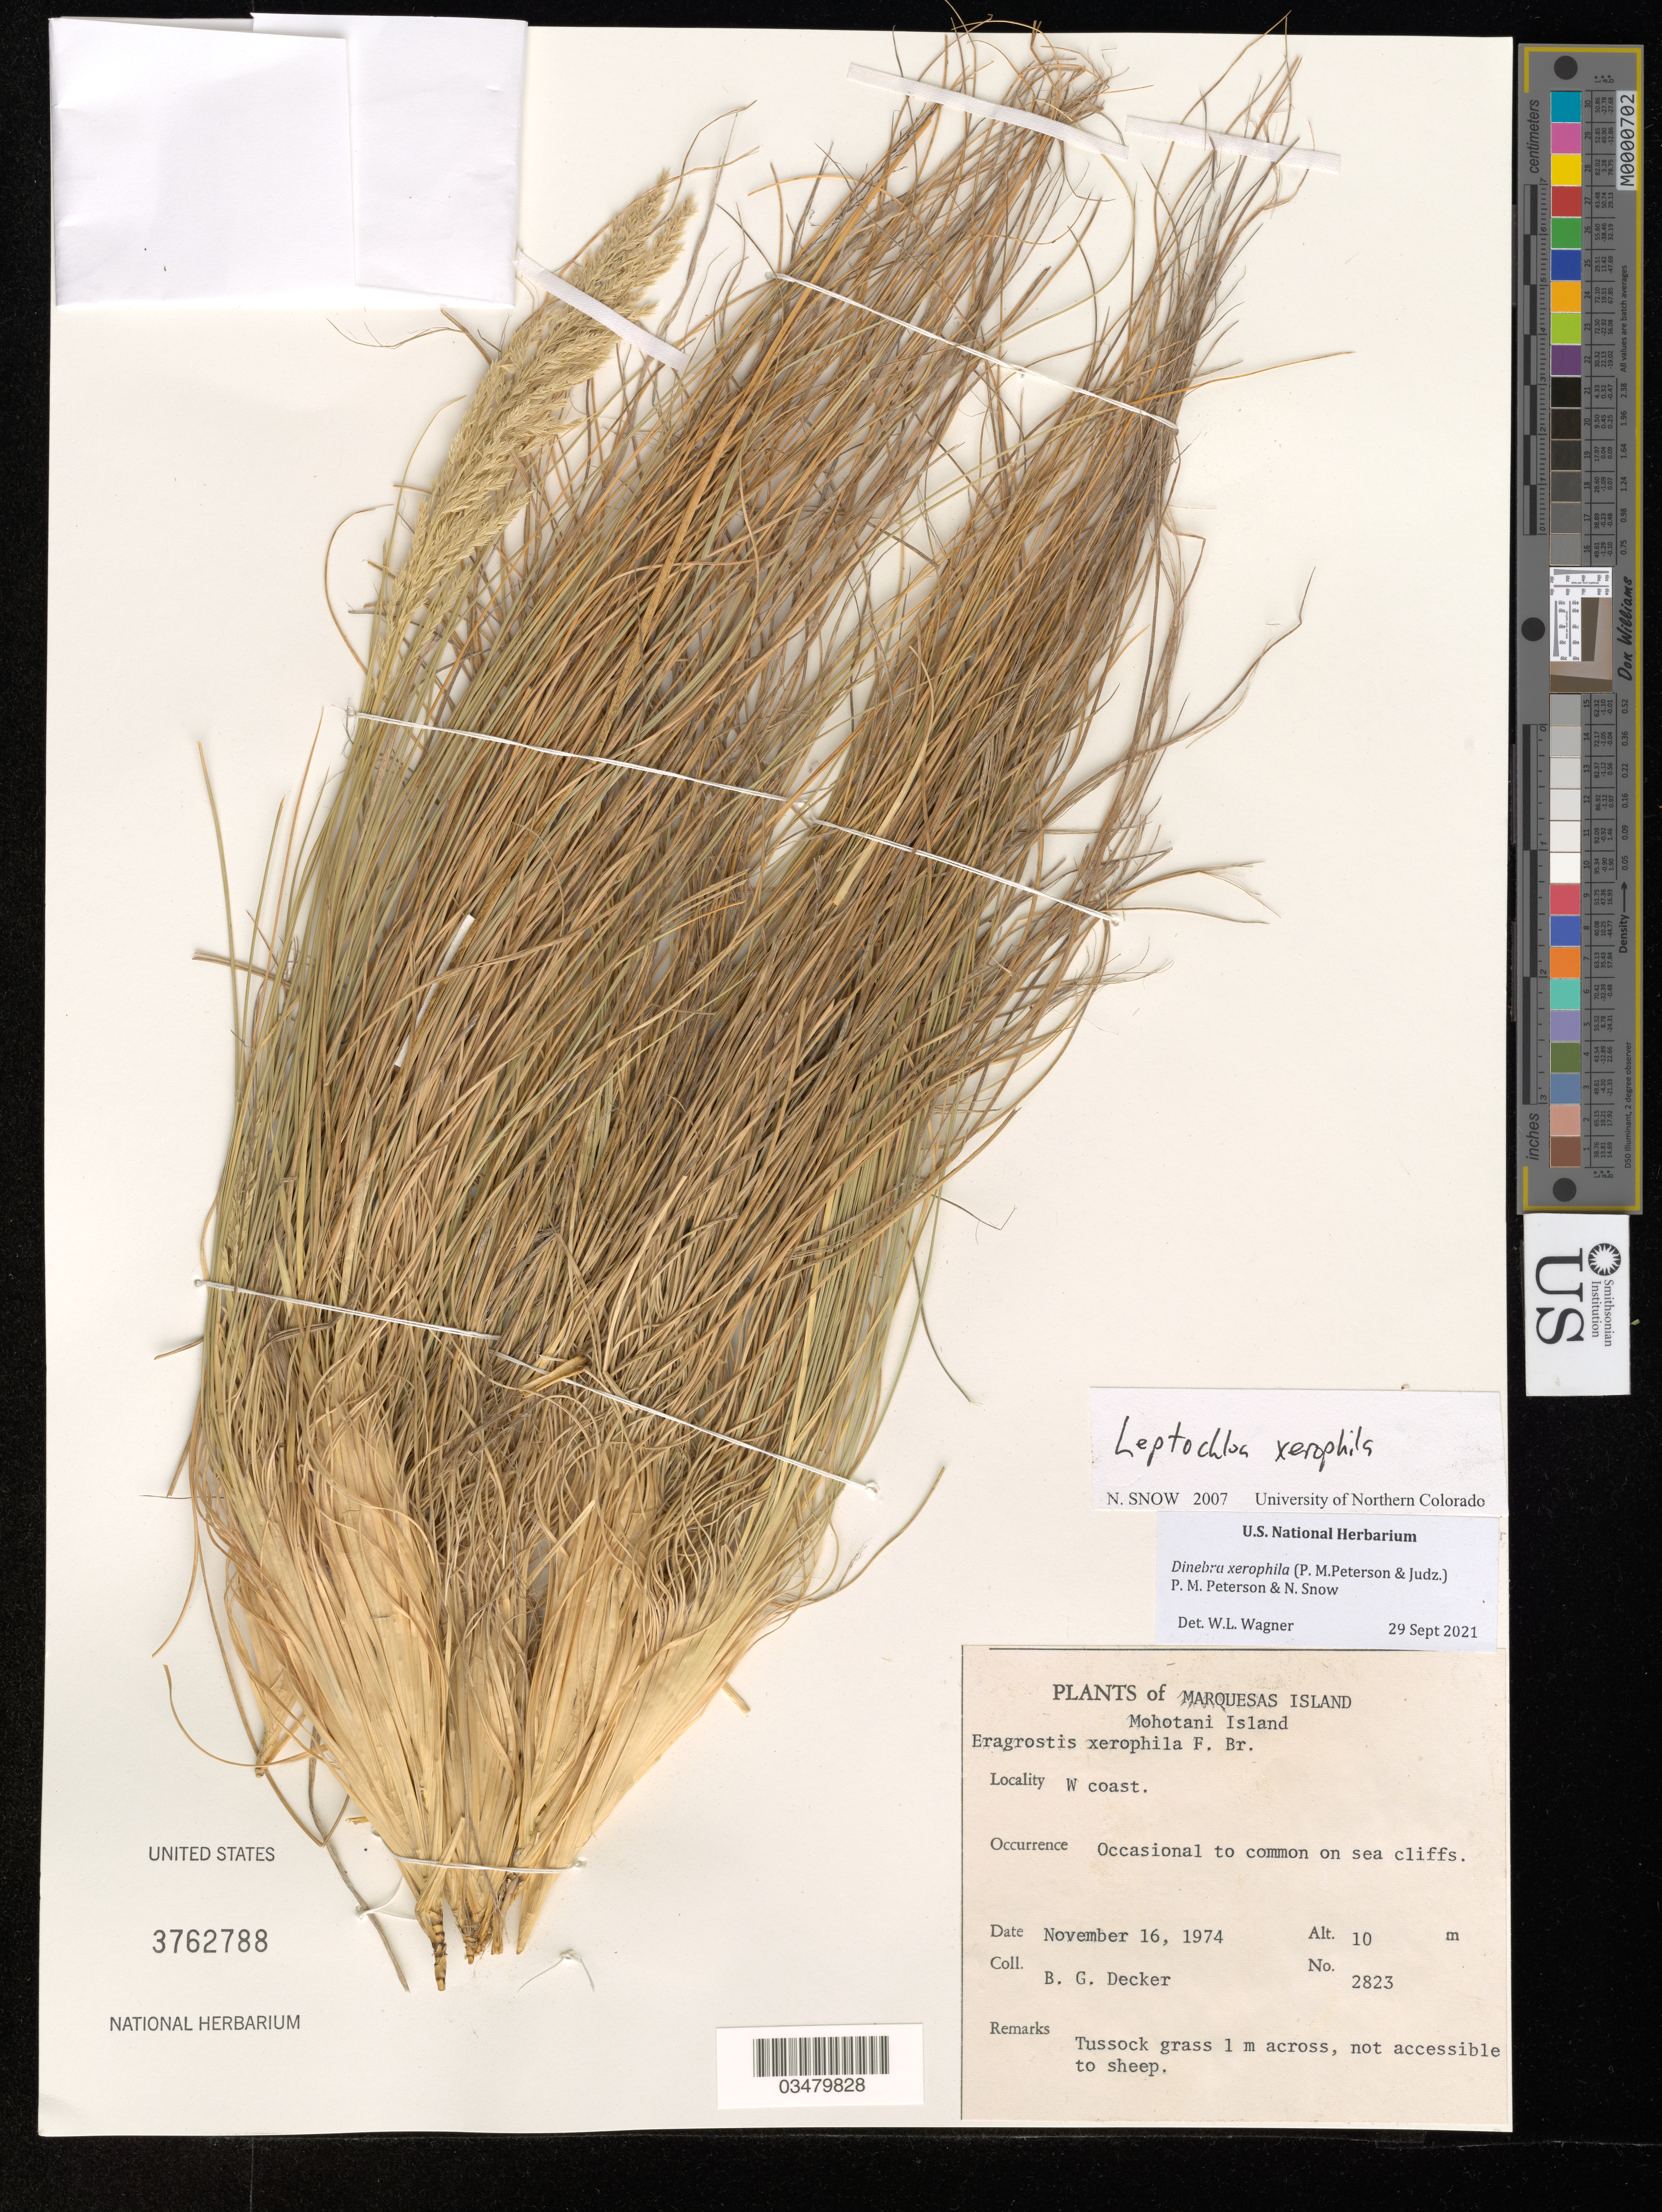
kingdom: Plantae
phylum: Tracheophyta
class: Liliopsida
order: Poales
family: Poaceae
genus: Dinebra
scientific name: Dinebra xerophila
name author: (P.M. Peterson & Judz.) P.M. Peterson & N. Snow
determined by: Wagner, W. L., (BOT), Smithsonian Institution - National Museum of Natural History (UNITED STATES)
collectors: B. G. Decker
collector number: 2823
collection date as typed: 16 November 1974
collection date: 1974-11-16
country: French Polynesia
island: Mohotani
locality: W coast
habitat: Sea cliffs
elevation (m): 10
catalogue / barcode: US 3762788